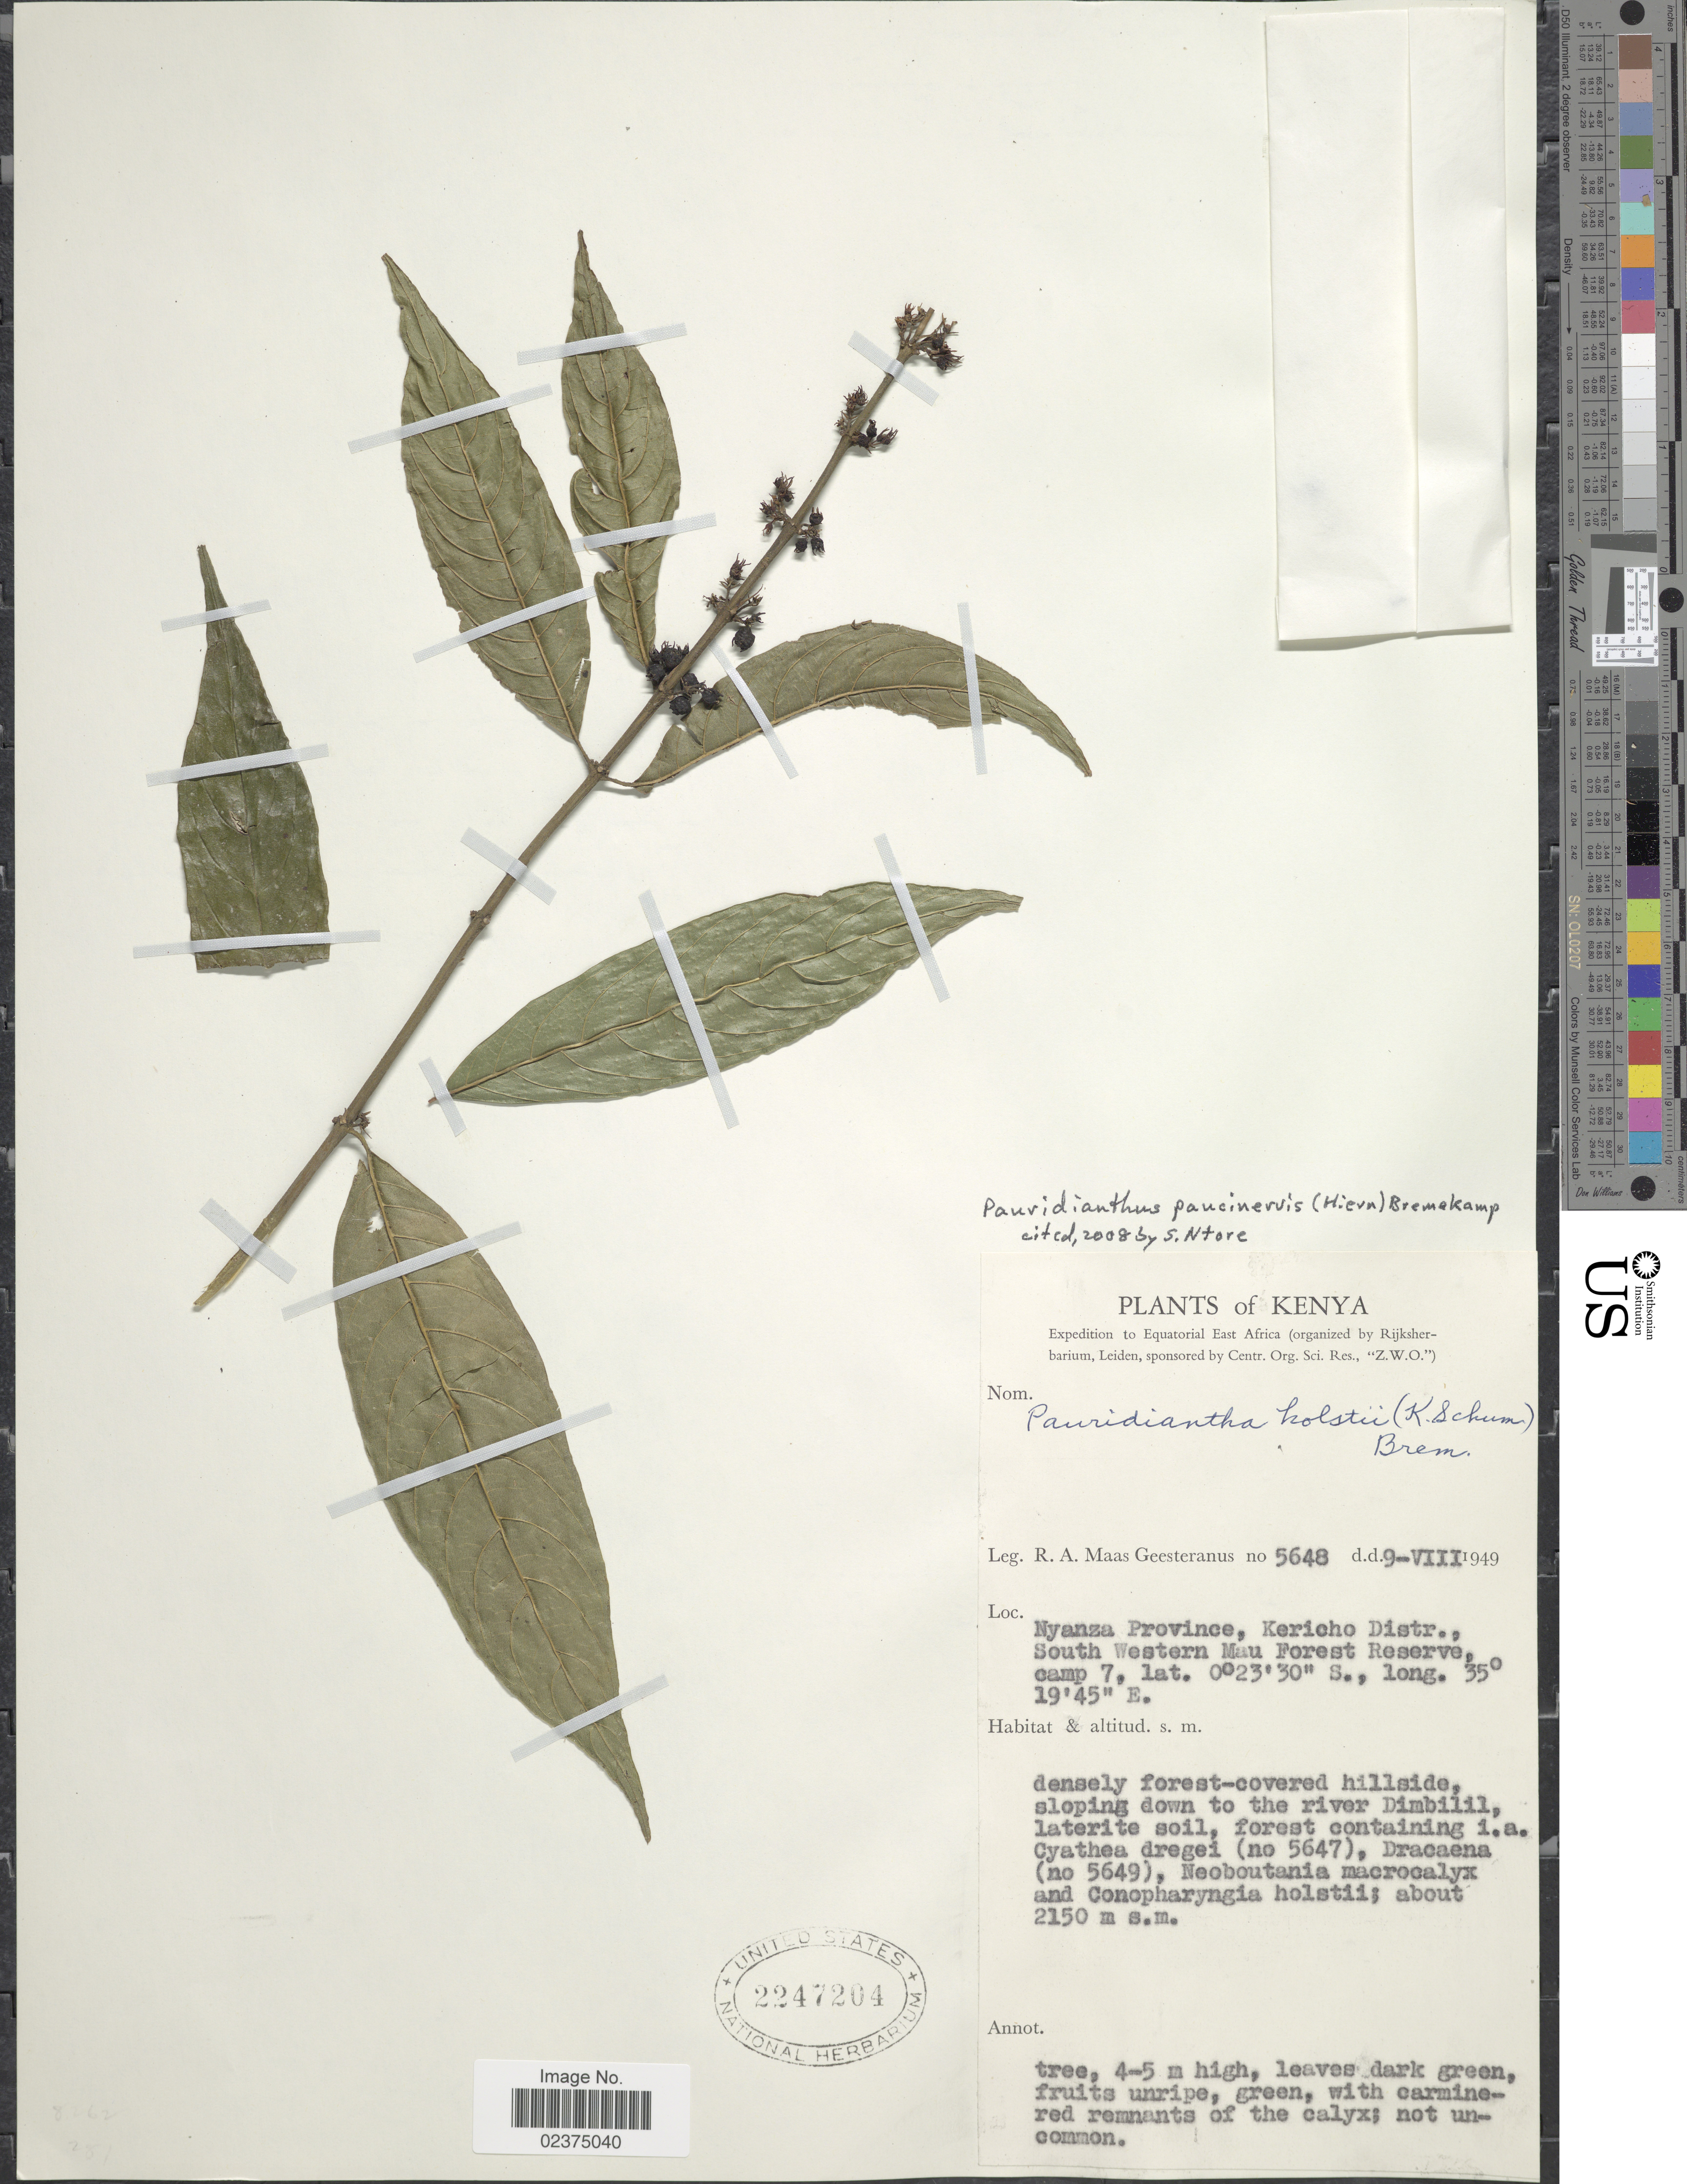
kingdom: Plantae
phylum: Tracheophyta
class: Magnoliopsida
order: Gentianales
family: Rubiaceae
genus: Pauridiantha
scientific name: Pauridiantha paucinervis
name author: (Hiern) Bremek.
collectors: R. A. Maas Geesteranus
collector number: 5648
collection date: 1949-08-09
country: Kenya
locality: Nyanza Province, Kericho Distr., South Western Mau Forest Reserve camp 7, Equatorial East Africa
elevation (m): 2150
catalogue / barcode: US 2247204